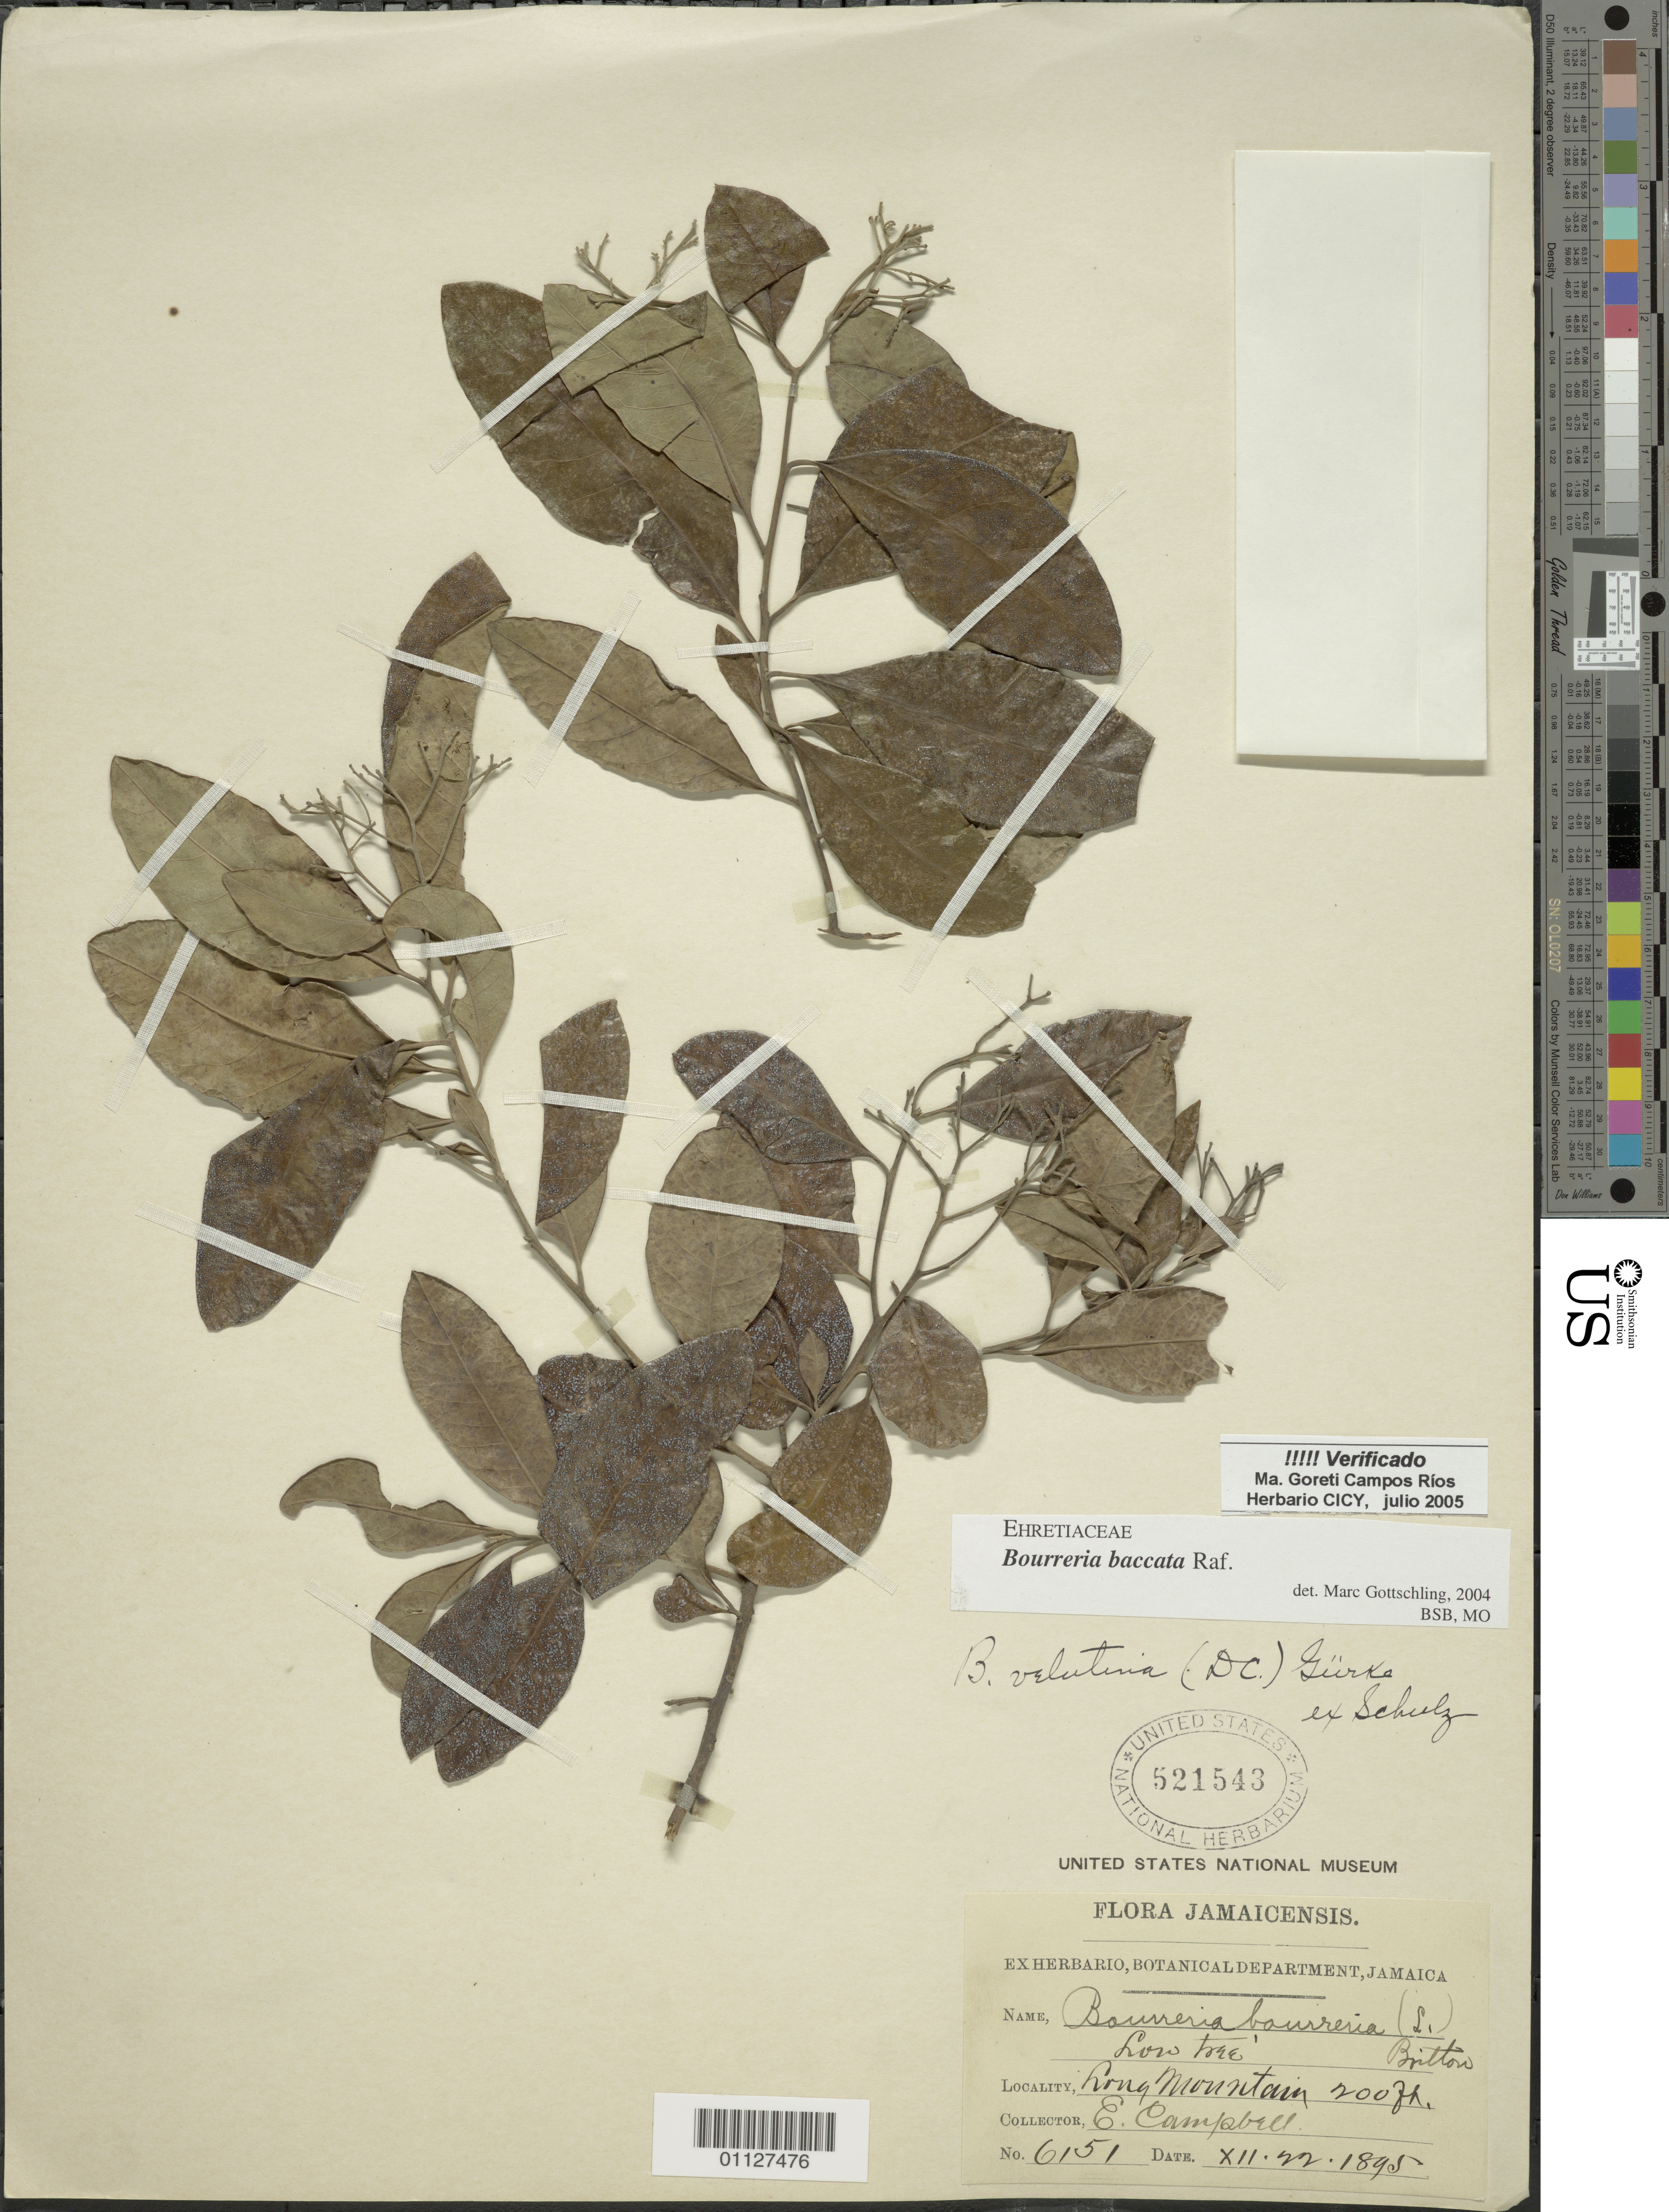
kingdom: Plantae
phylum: Tracheophyta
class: Magnoliopsida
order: Boraginales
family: Ehretiaceae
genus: Bourreria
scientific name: Bourreria baccata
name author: Raf.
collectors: E. Campbell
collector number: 6151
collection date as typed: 22 Dec 1895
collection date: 1895-12-22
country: Jamaica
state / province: Saint Andrew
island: Jamaica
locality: Long Mountain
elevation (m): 61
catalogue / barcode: US 521543